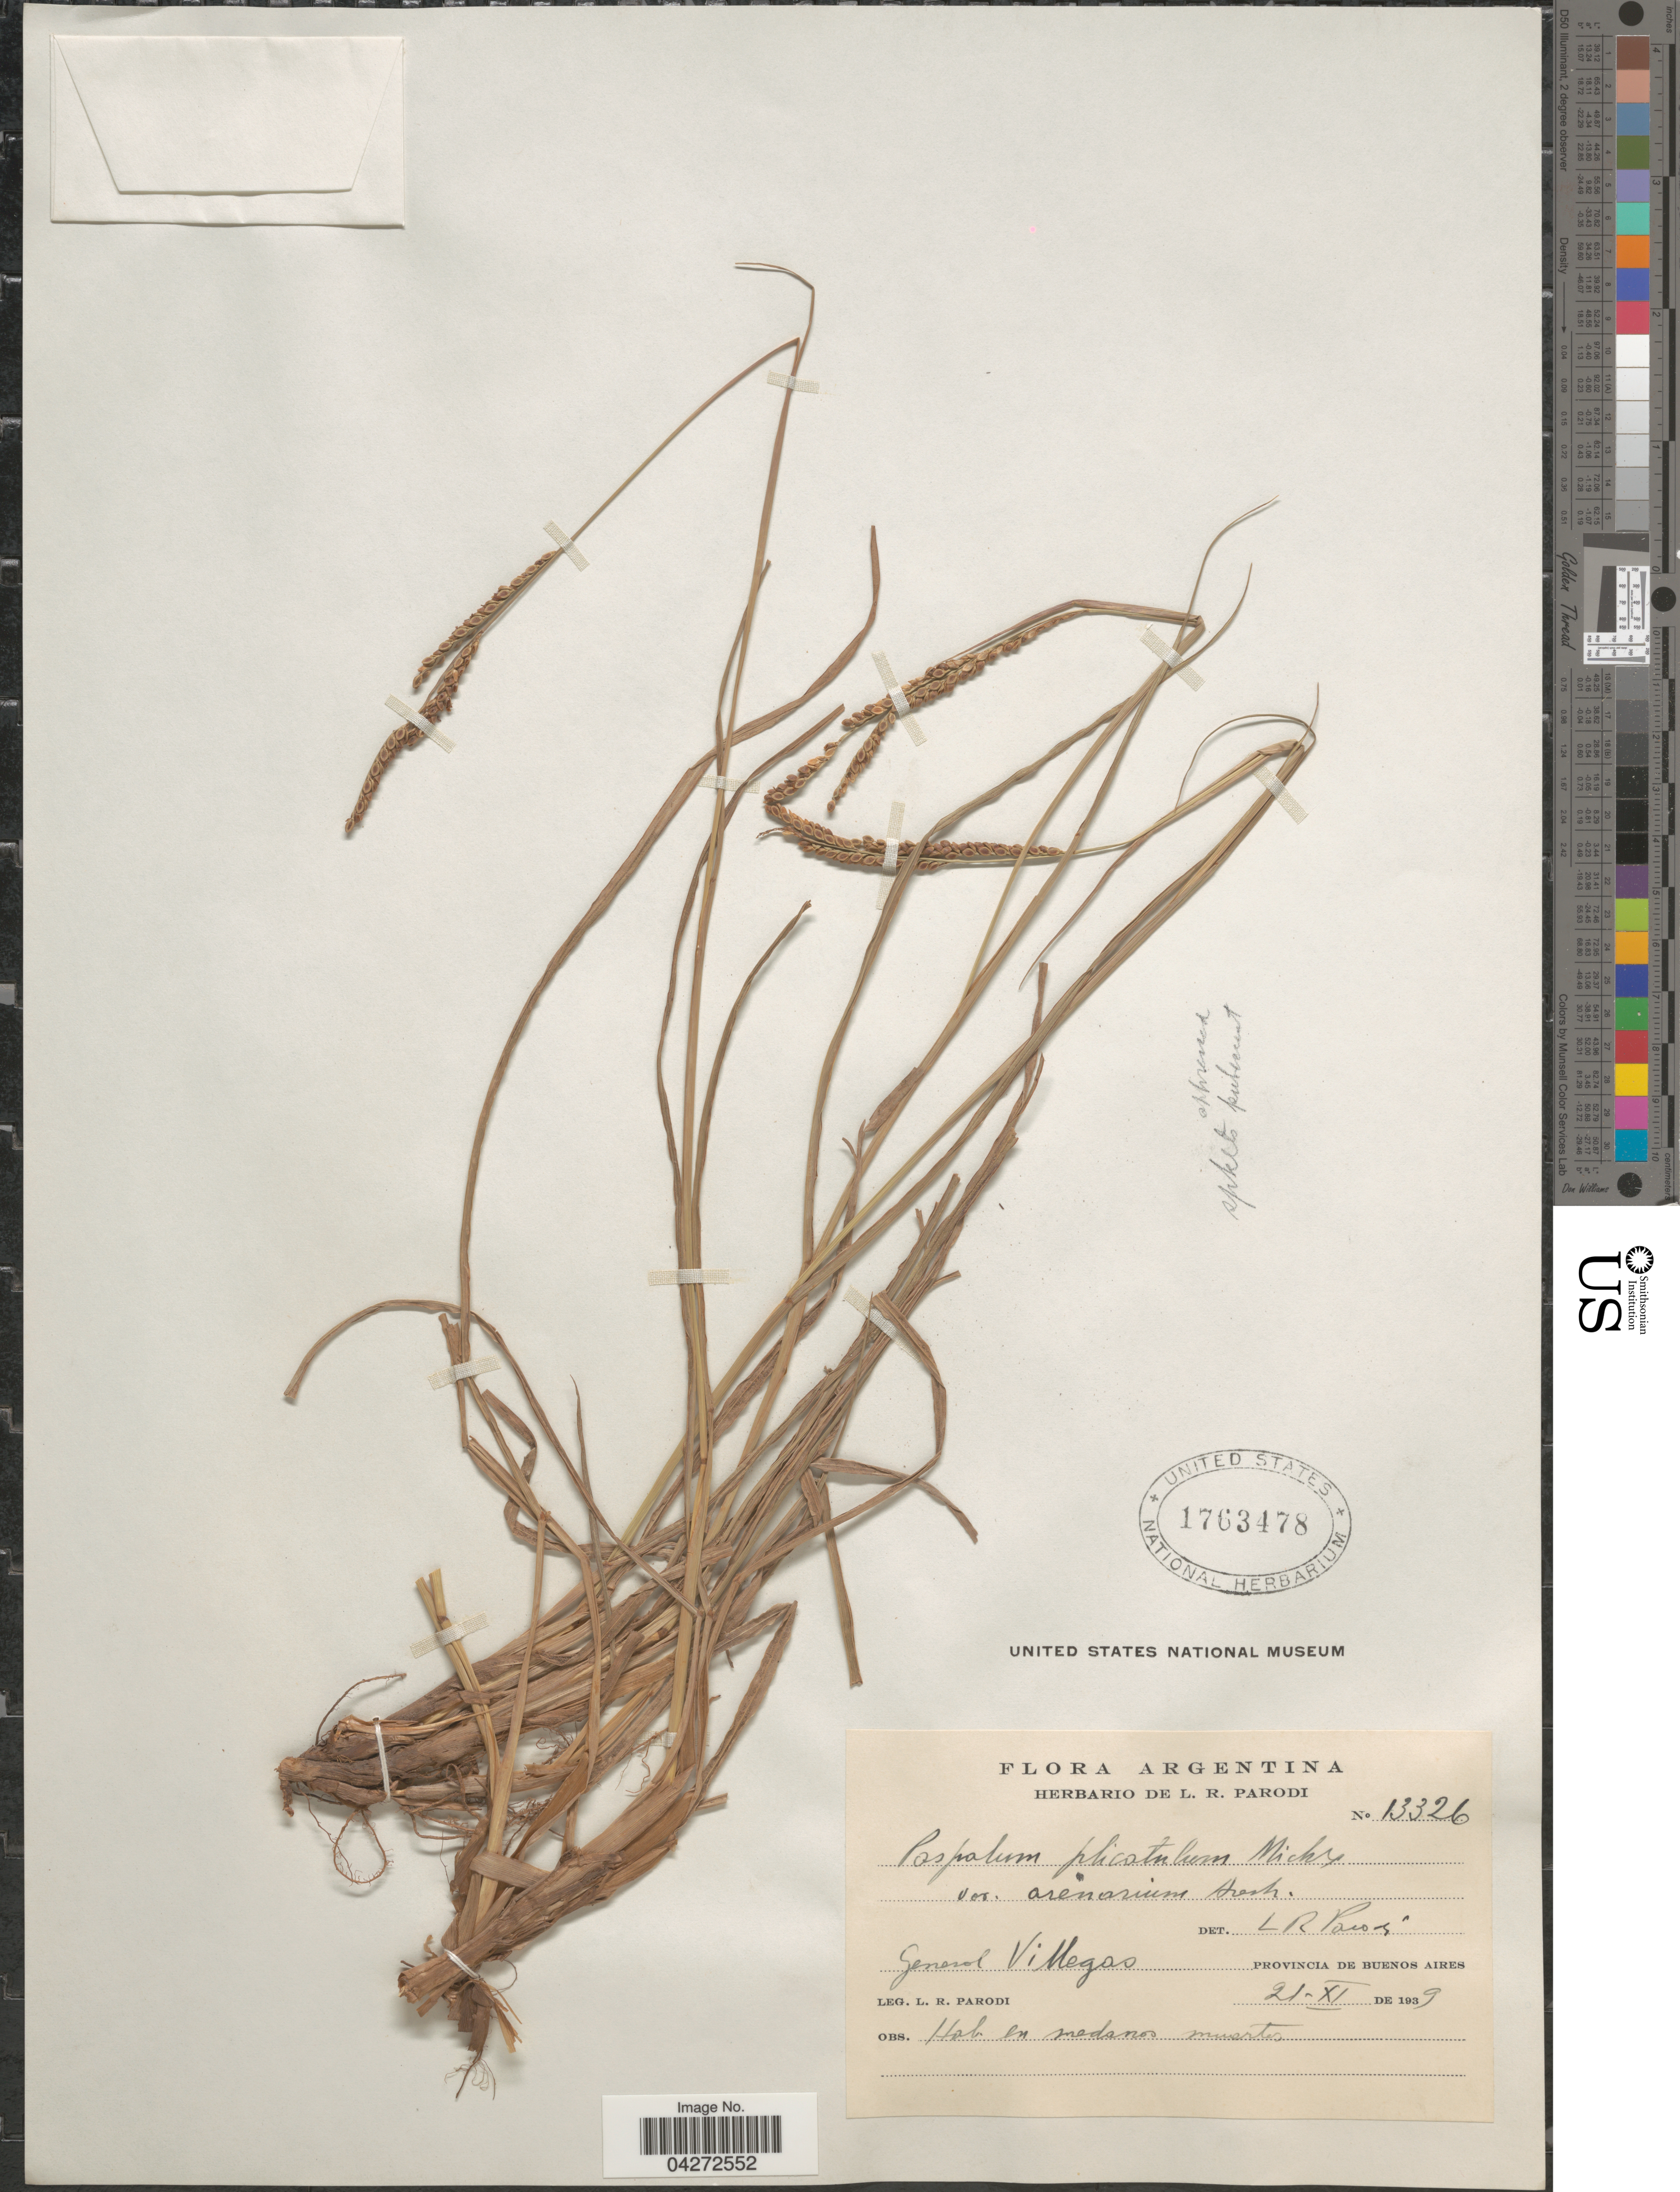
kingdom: Plantae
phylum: Tracheophyta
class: Liliopsida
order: Poales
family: Poaceae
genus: Paspalum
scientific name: Paspalum nicorae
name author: Parodi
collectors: L. R. Parodi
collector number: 13326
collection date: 1939-11-21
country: Argentina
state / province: Buenos Aires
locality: General Villegas.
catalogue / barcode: US 1763478